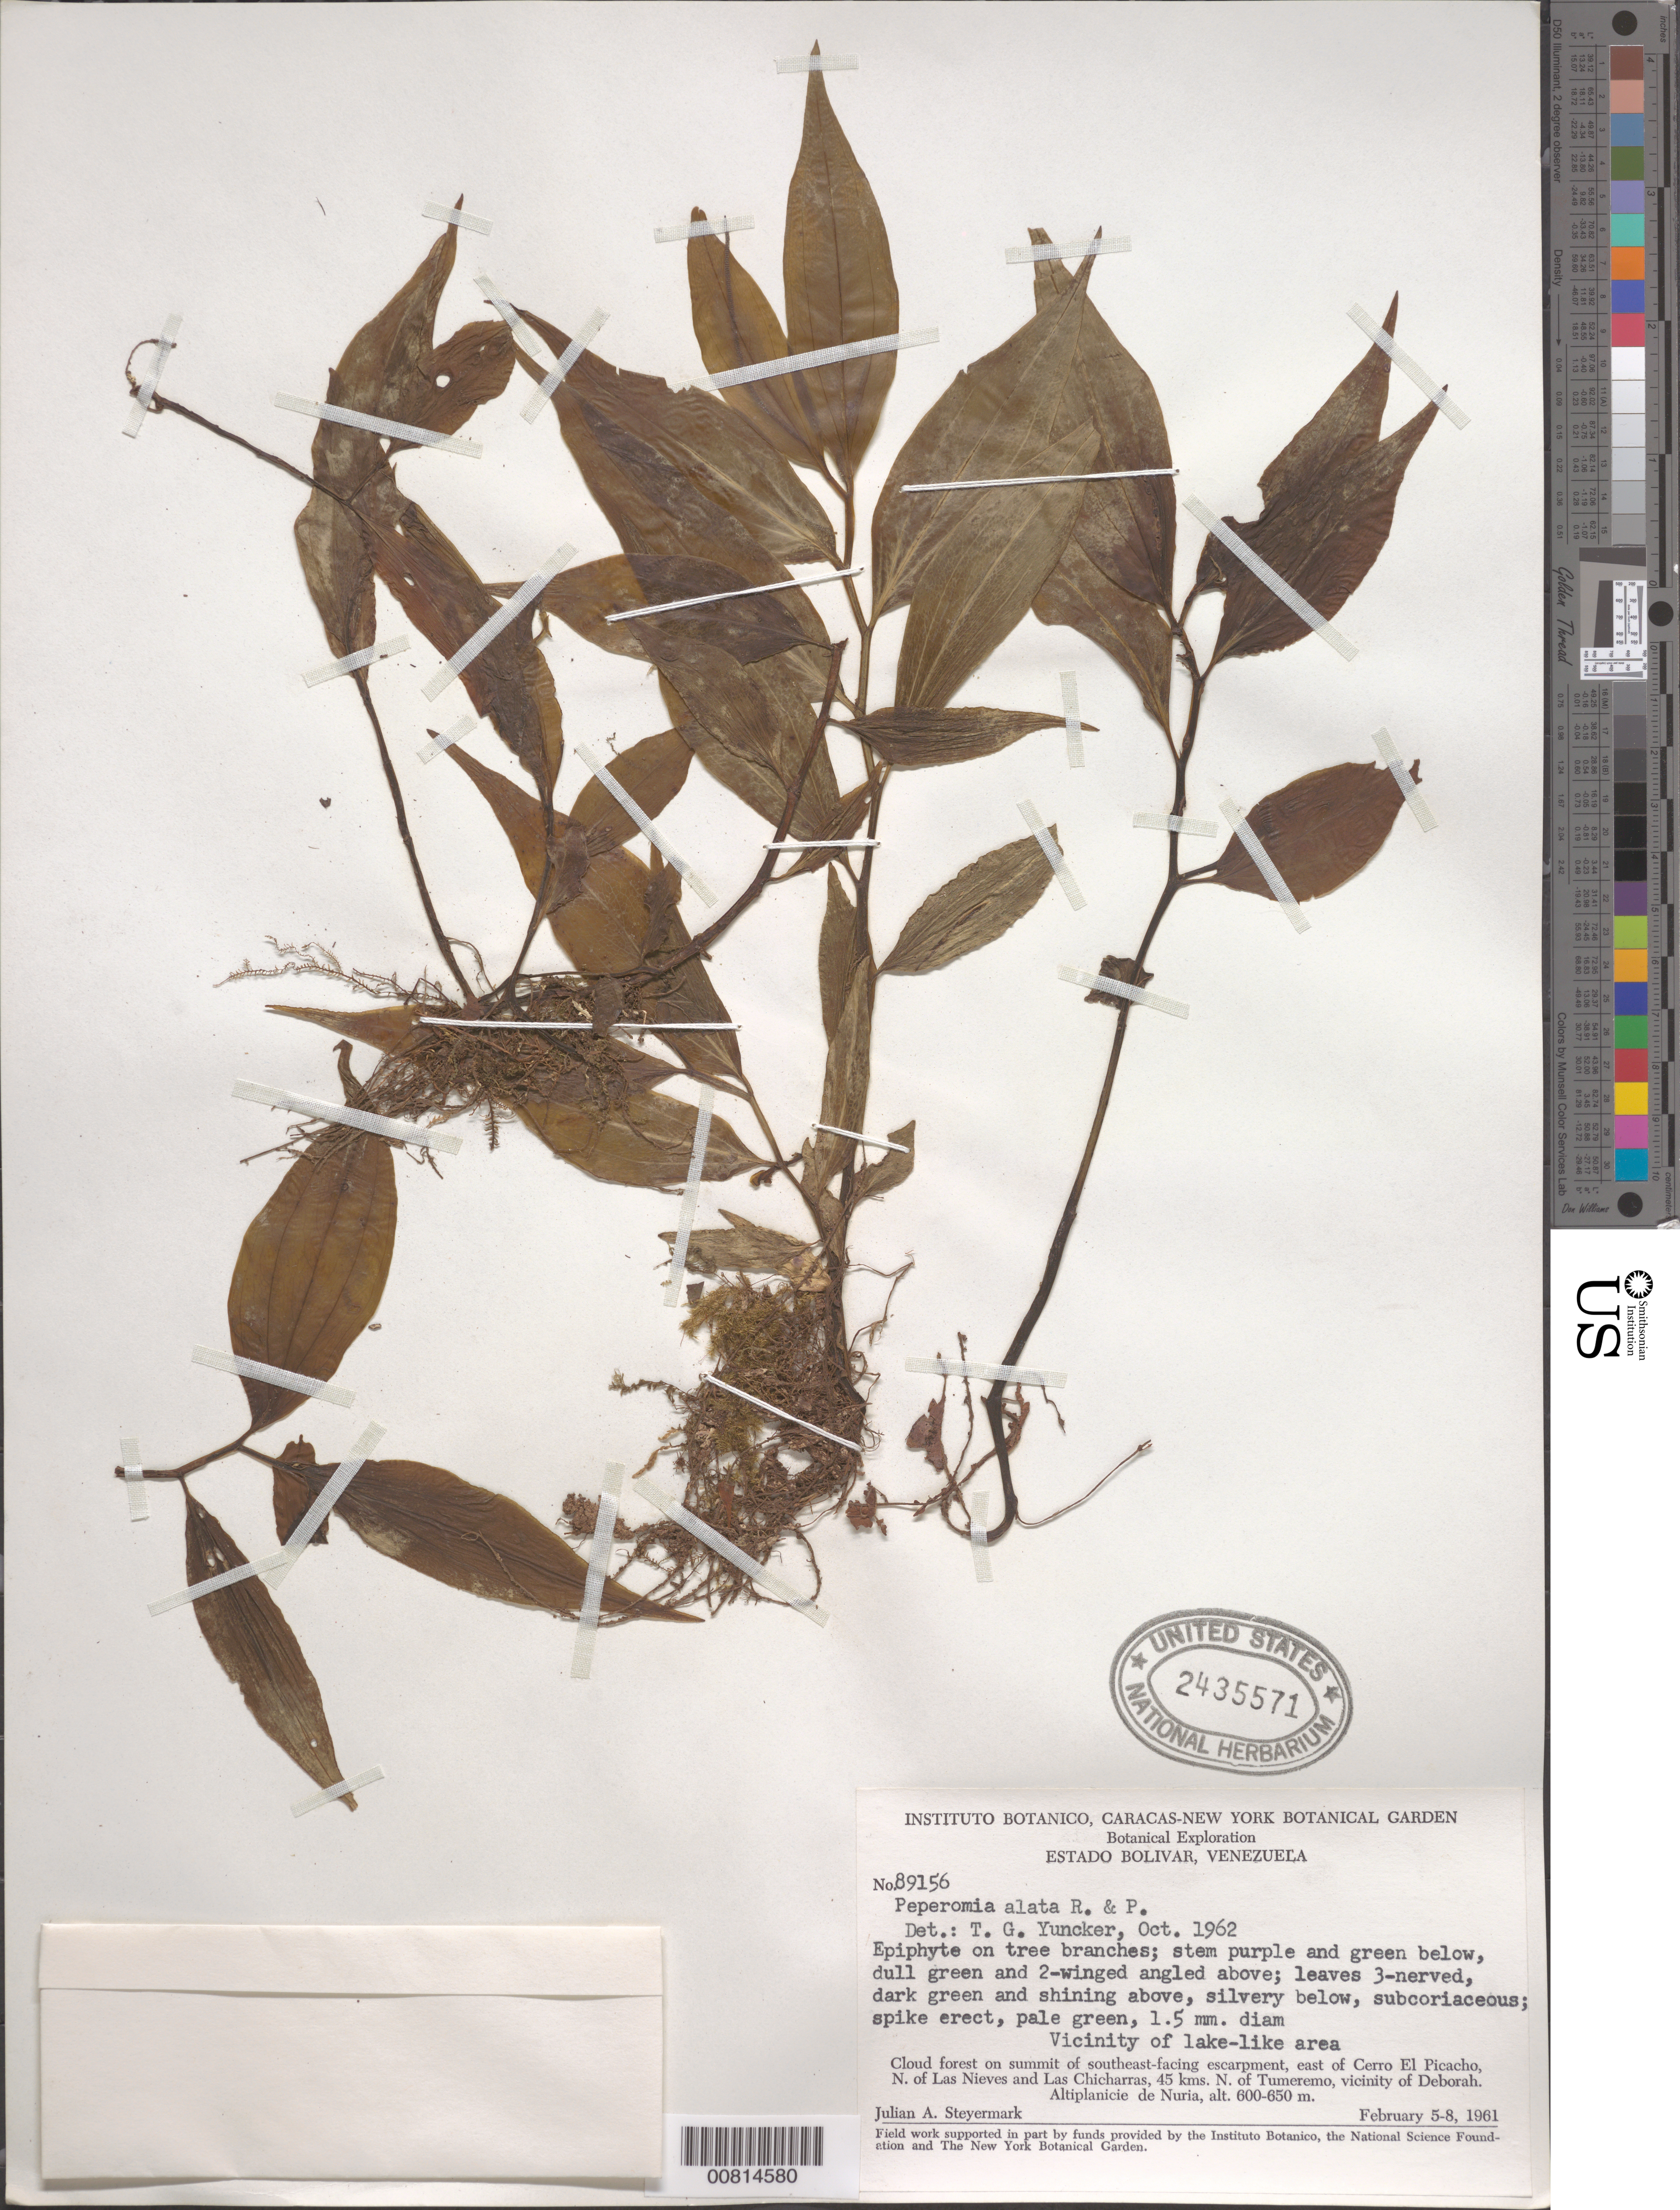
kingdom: Plantae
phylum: Tracheophyta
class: Magnoliopsida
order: Piperales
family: Piperaceae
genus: Peperomia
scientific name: Peperomia alata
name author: Ruiz & Pav.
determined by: Yuncker, T. G.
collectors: J. Steyermark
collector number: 89156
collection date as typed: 5-Feb-61 to 8-Feb-61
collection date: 1961-02-05/1961-02-08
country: Venezuela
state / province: Bolívar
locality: Cerro El Picacho, E of, N of Las Nieves & Las Chicharras, 45 km N of Tumeremo; vic of Deborah; Altiplanicie de Nuria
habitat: Cloud forest on summit of southeast-facing escarpment, vic. water of lake-like area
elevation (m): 600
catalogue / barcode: US 2435571